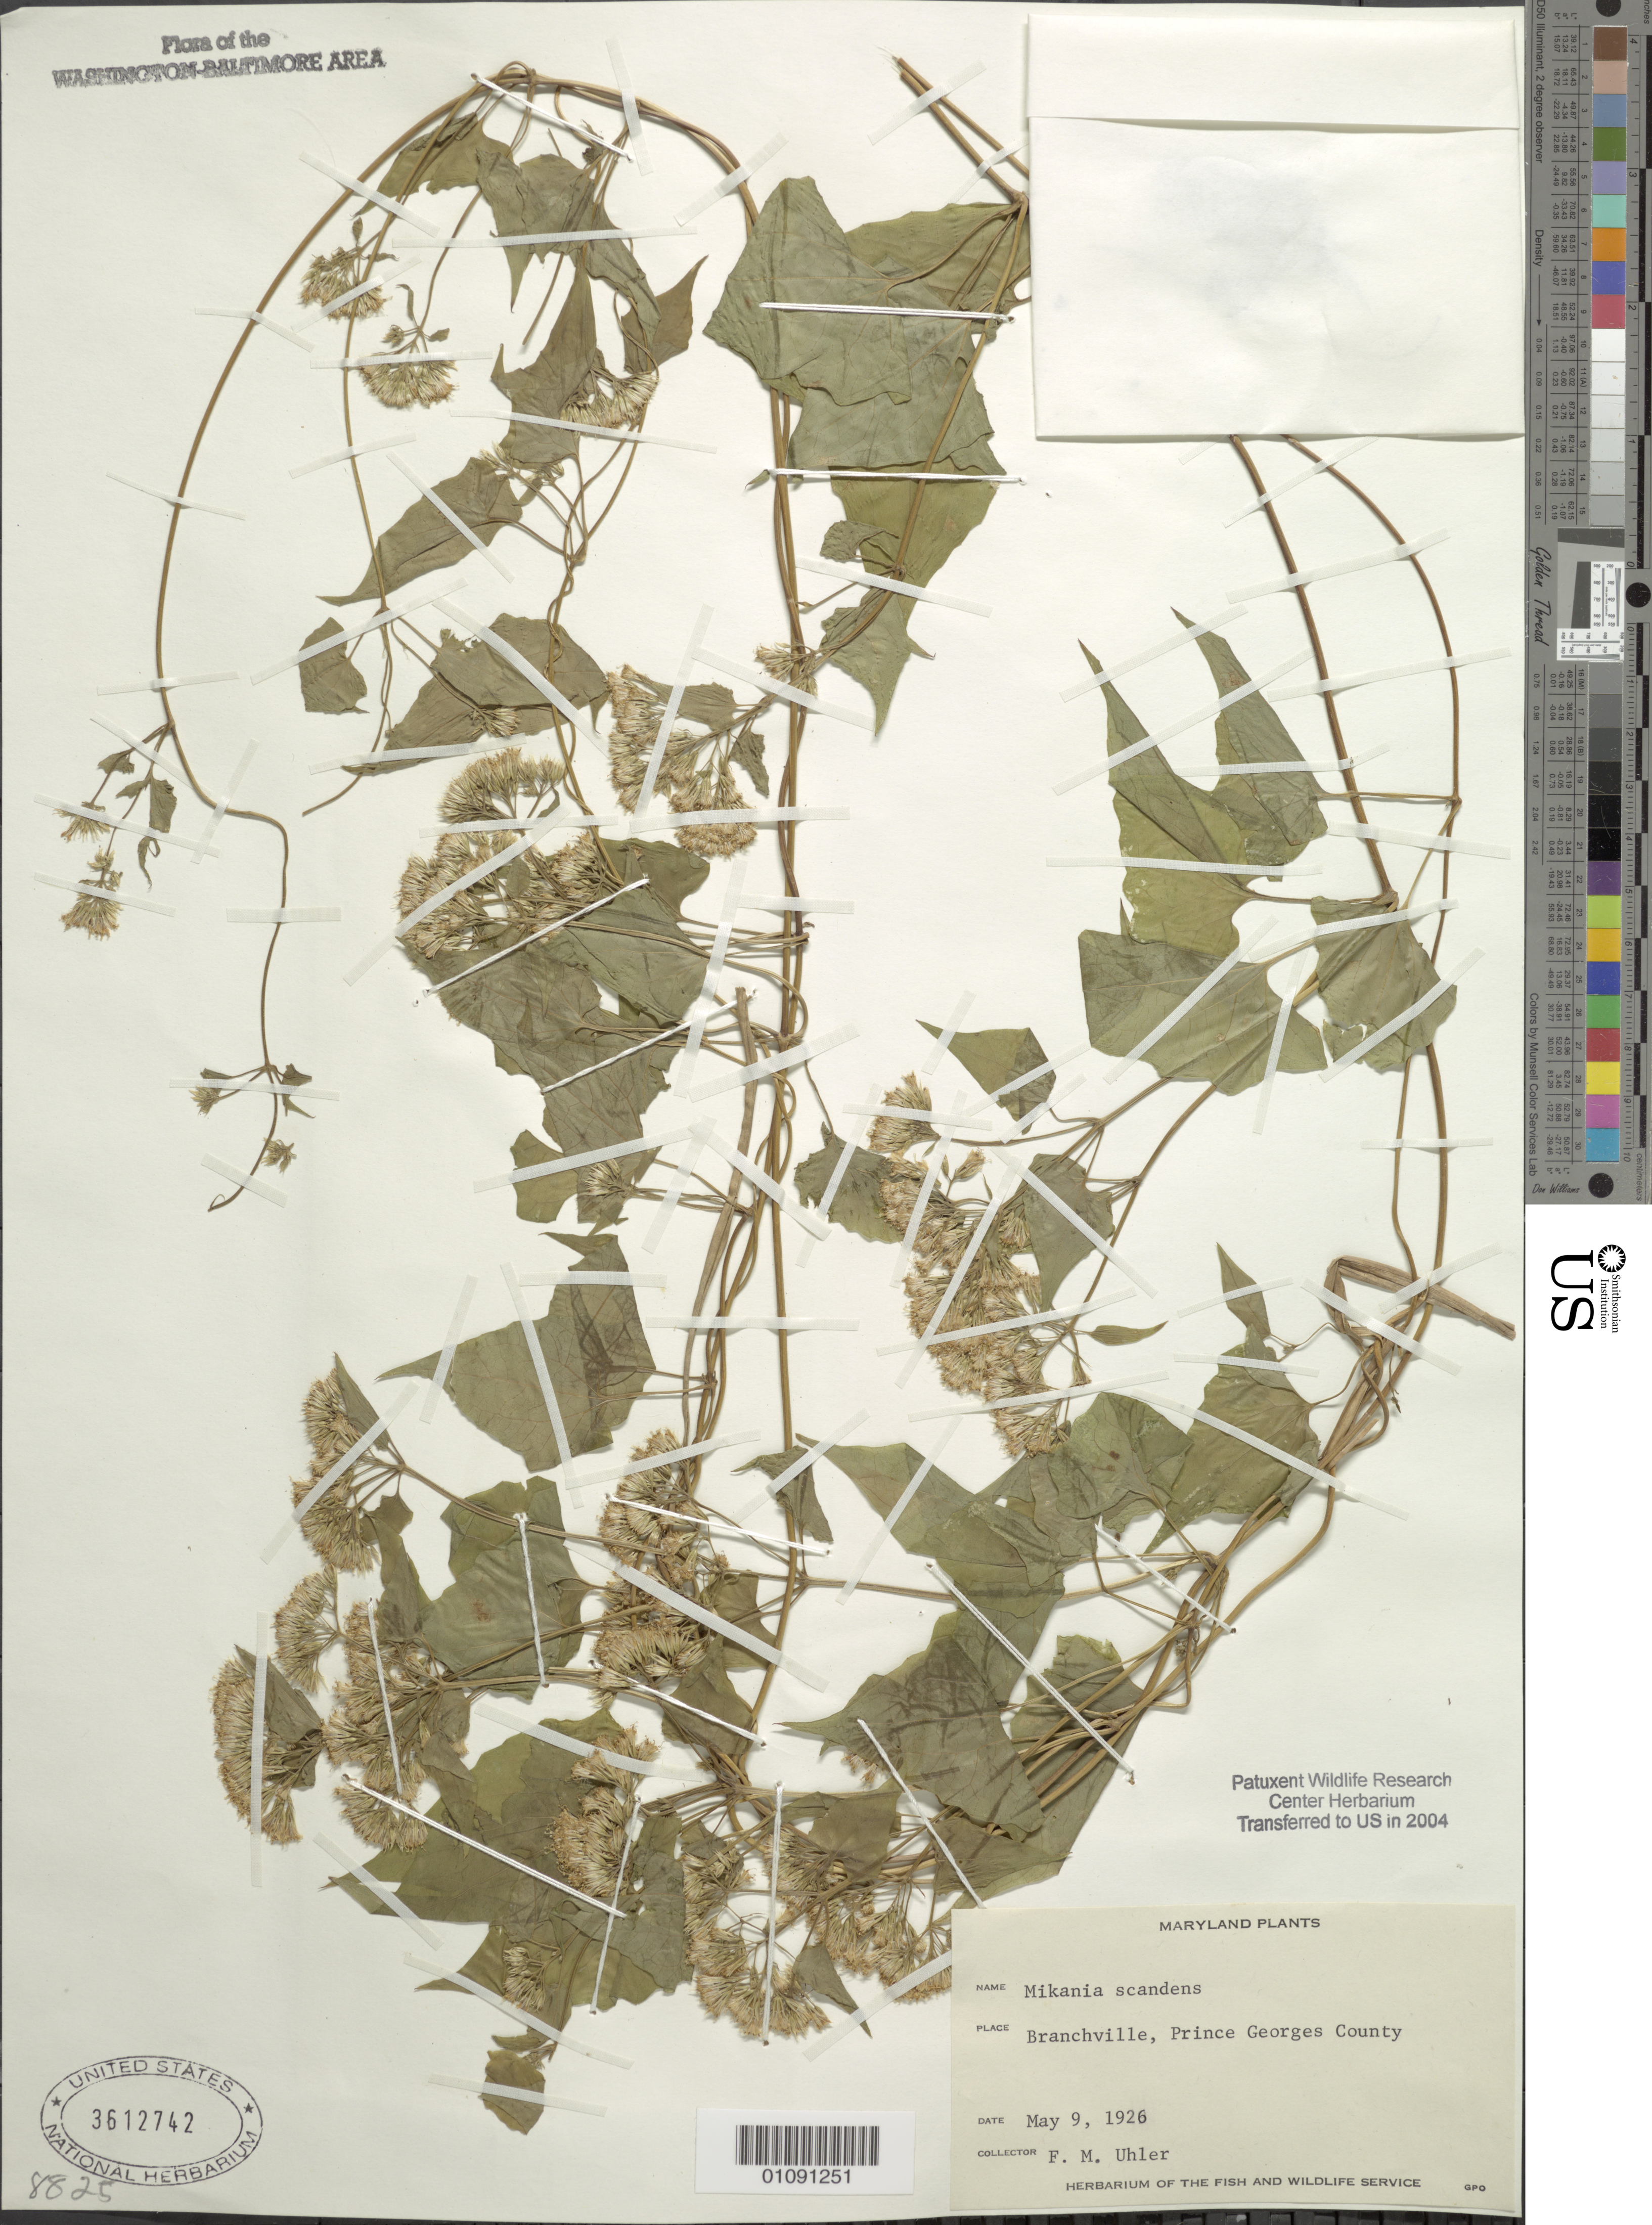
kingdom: Plantae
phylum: Tracheophyta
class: Magnoliopsida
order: Asterales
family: Asteraceae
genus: Mikania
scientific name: Mikania scandens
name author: (L.) Willd.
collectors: F. M. Uhler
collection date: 1926-05-09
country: United States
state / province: Maryland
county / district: Prince George's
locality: Branchville.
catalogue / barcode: US 3612742